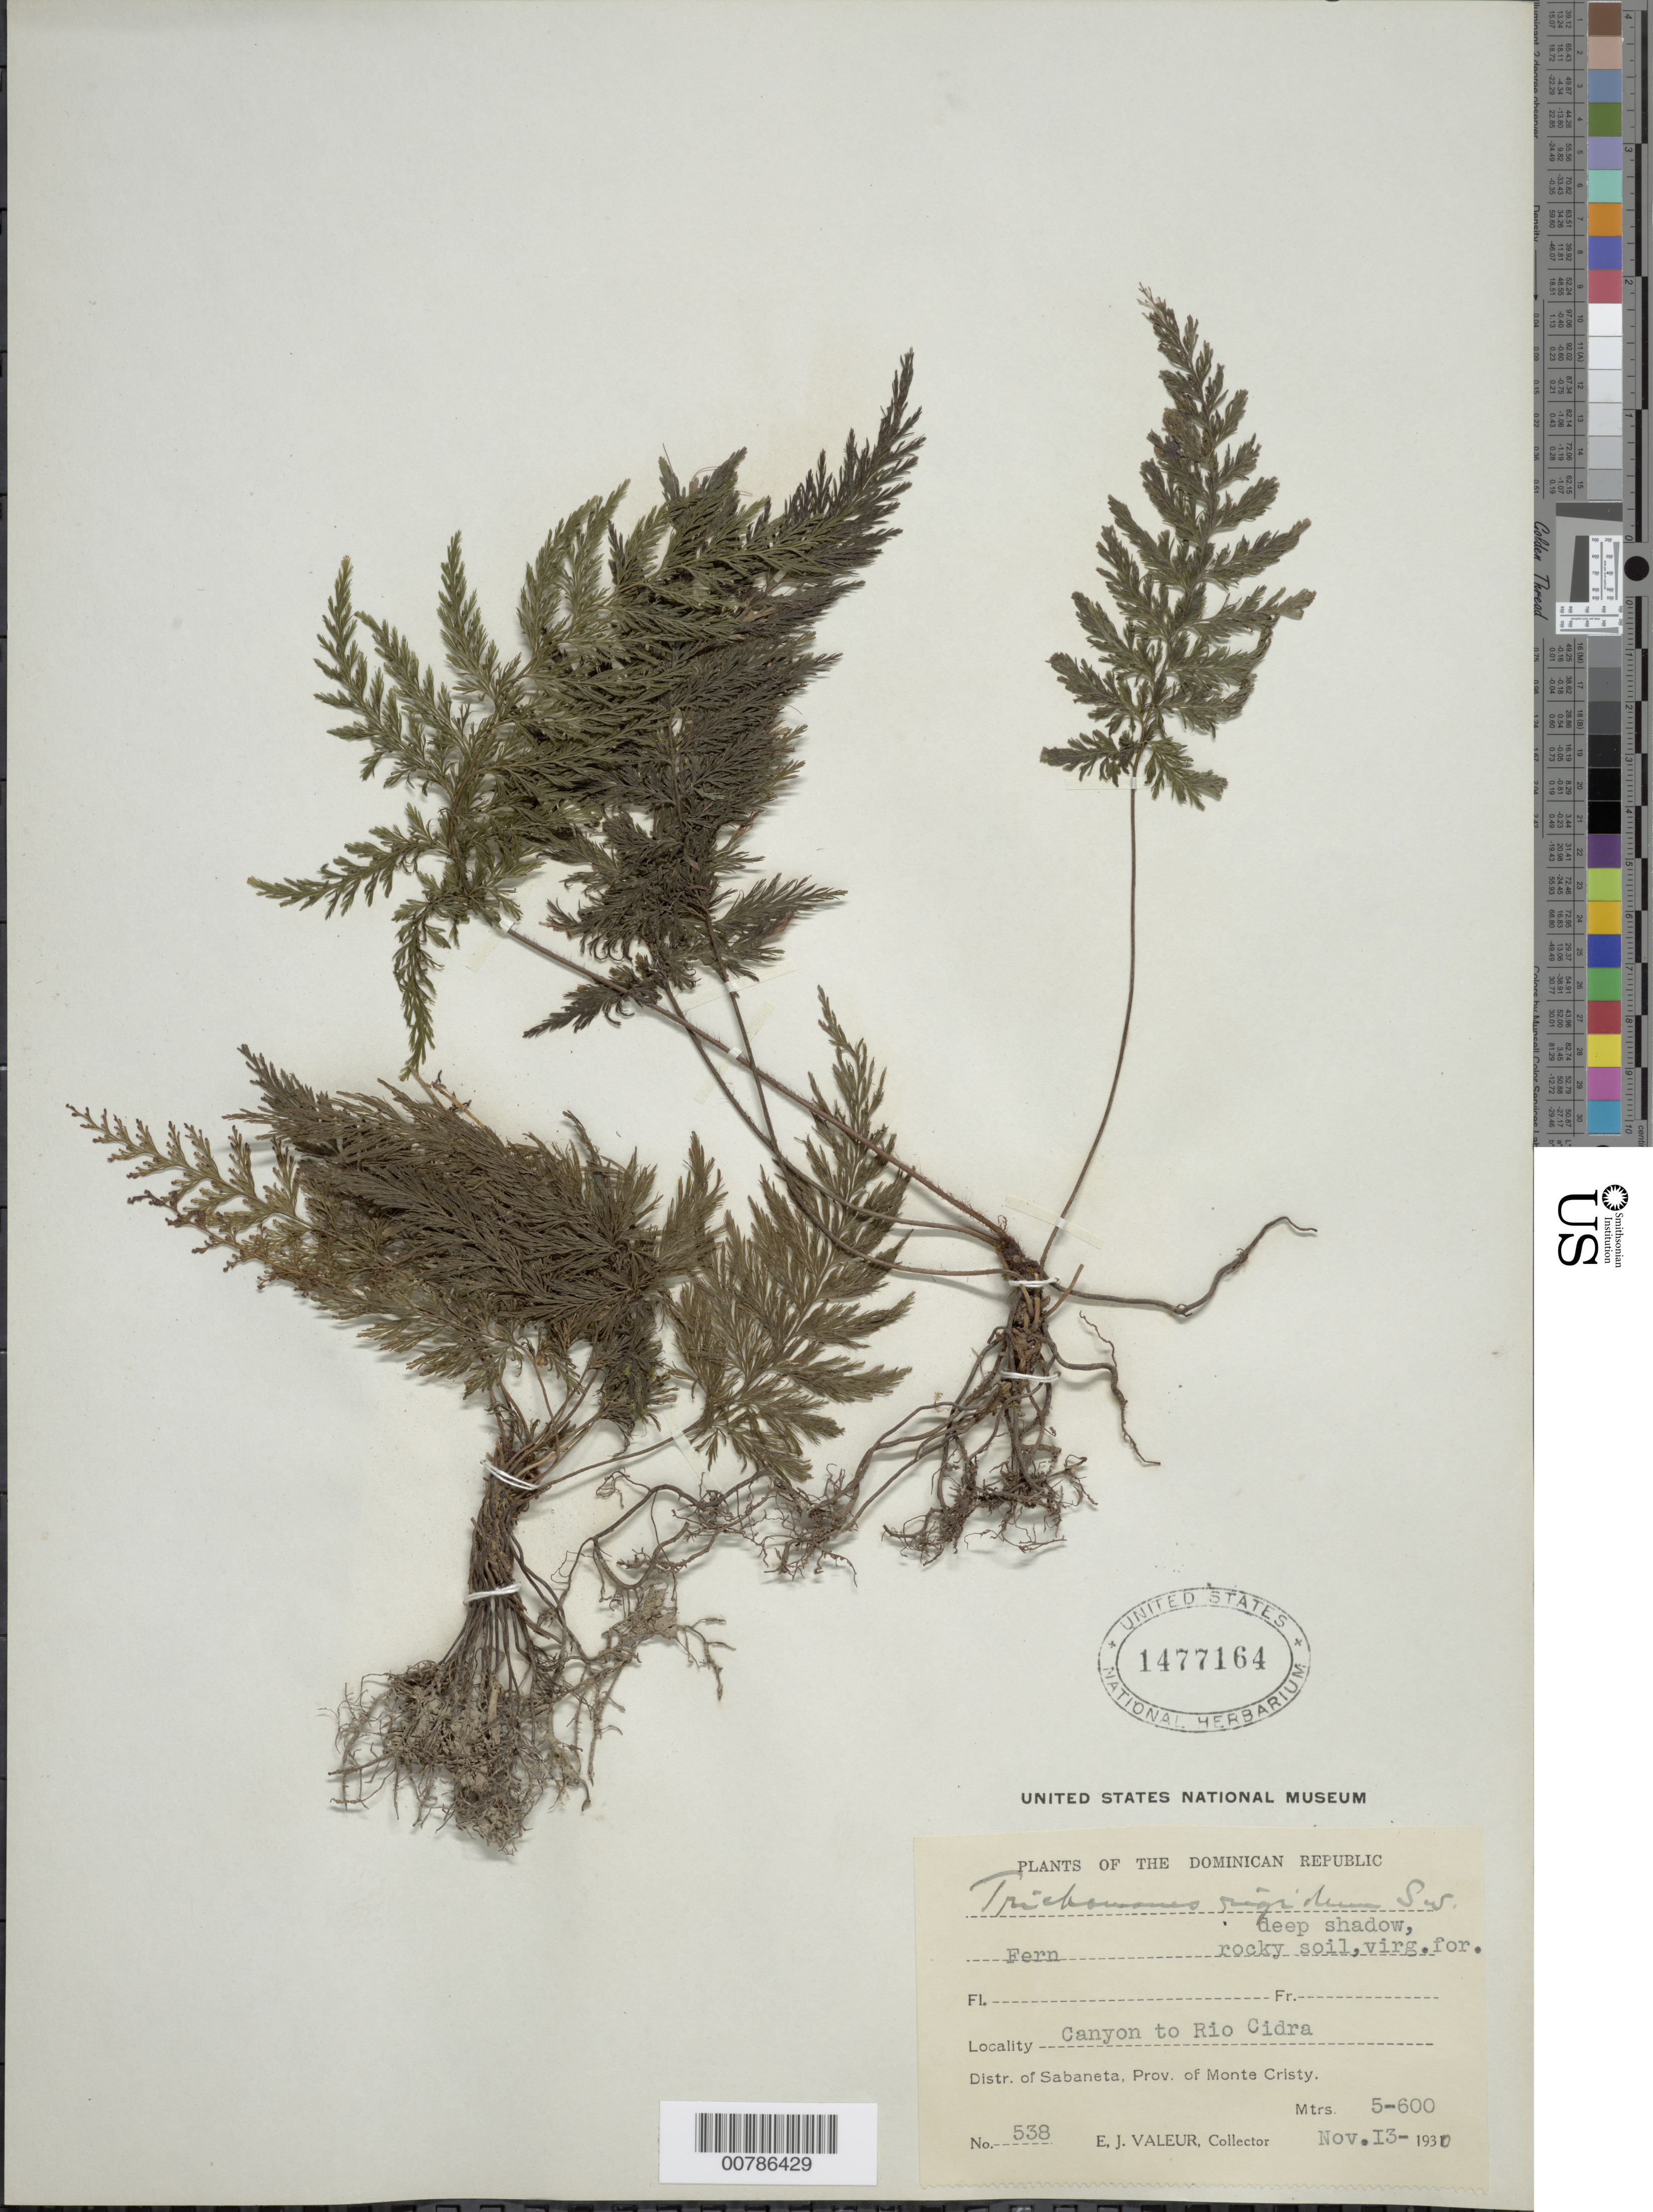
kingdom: Plantae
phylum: Tracheophyta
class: Polypodiopsida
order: Hymenophyllales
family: Hymenophyllaceae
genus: Abrodictyum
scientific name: Abrodictyum rigidum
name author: (Sw.) Ebihara & Dubuisson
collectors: E. Valeur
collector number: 538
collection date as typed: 13 Nov 1930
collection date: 1930-11-13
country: Dominican Republic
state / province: Monte Cristi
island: Hispaniola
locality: Dist. Sabaneta, Canyon to Rio Cidra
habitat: Virgin forest, deep shadow, rocky soil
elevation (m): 500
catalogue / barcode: US 1477164